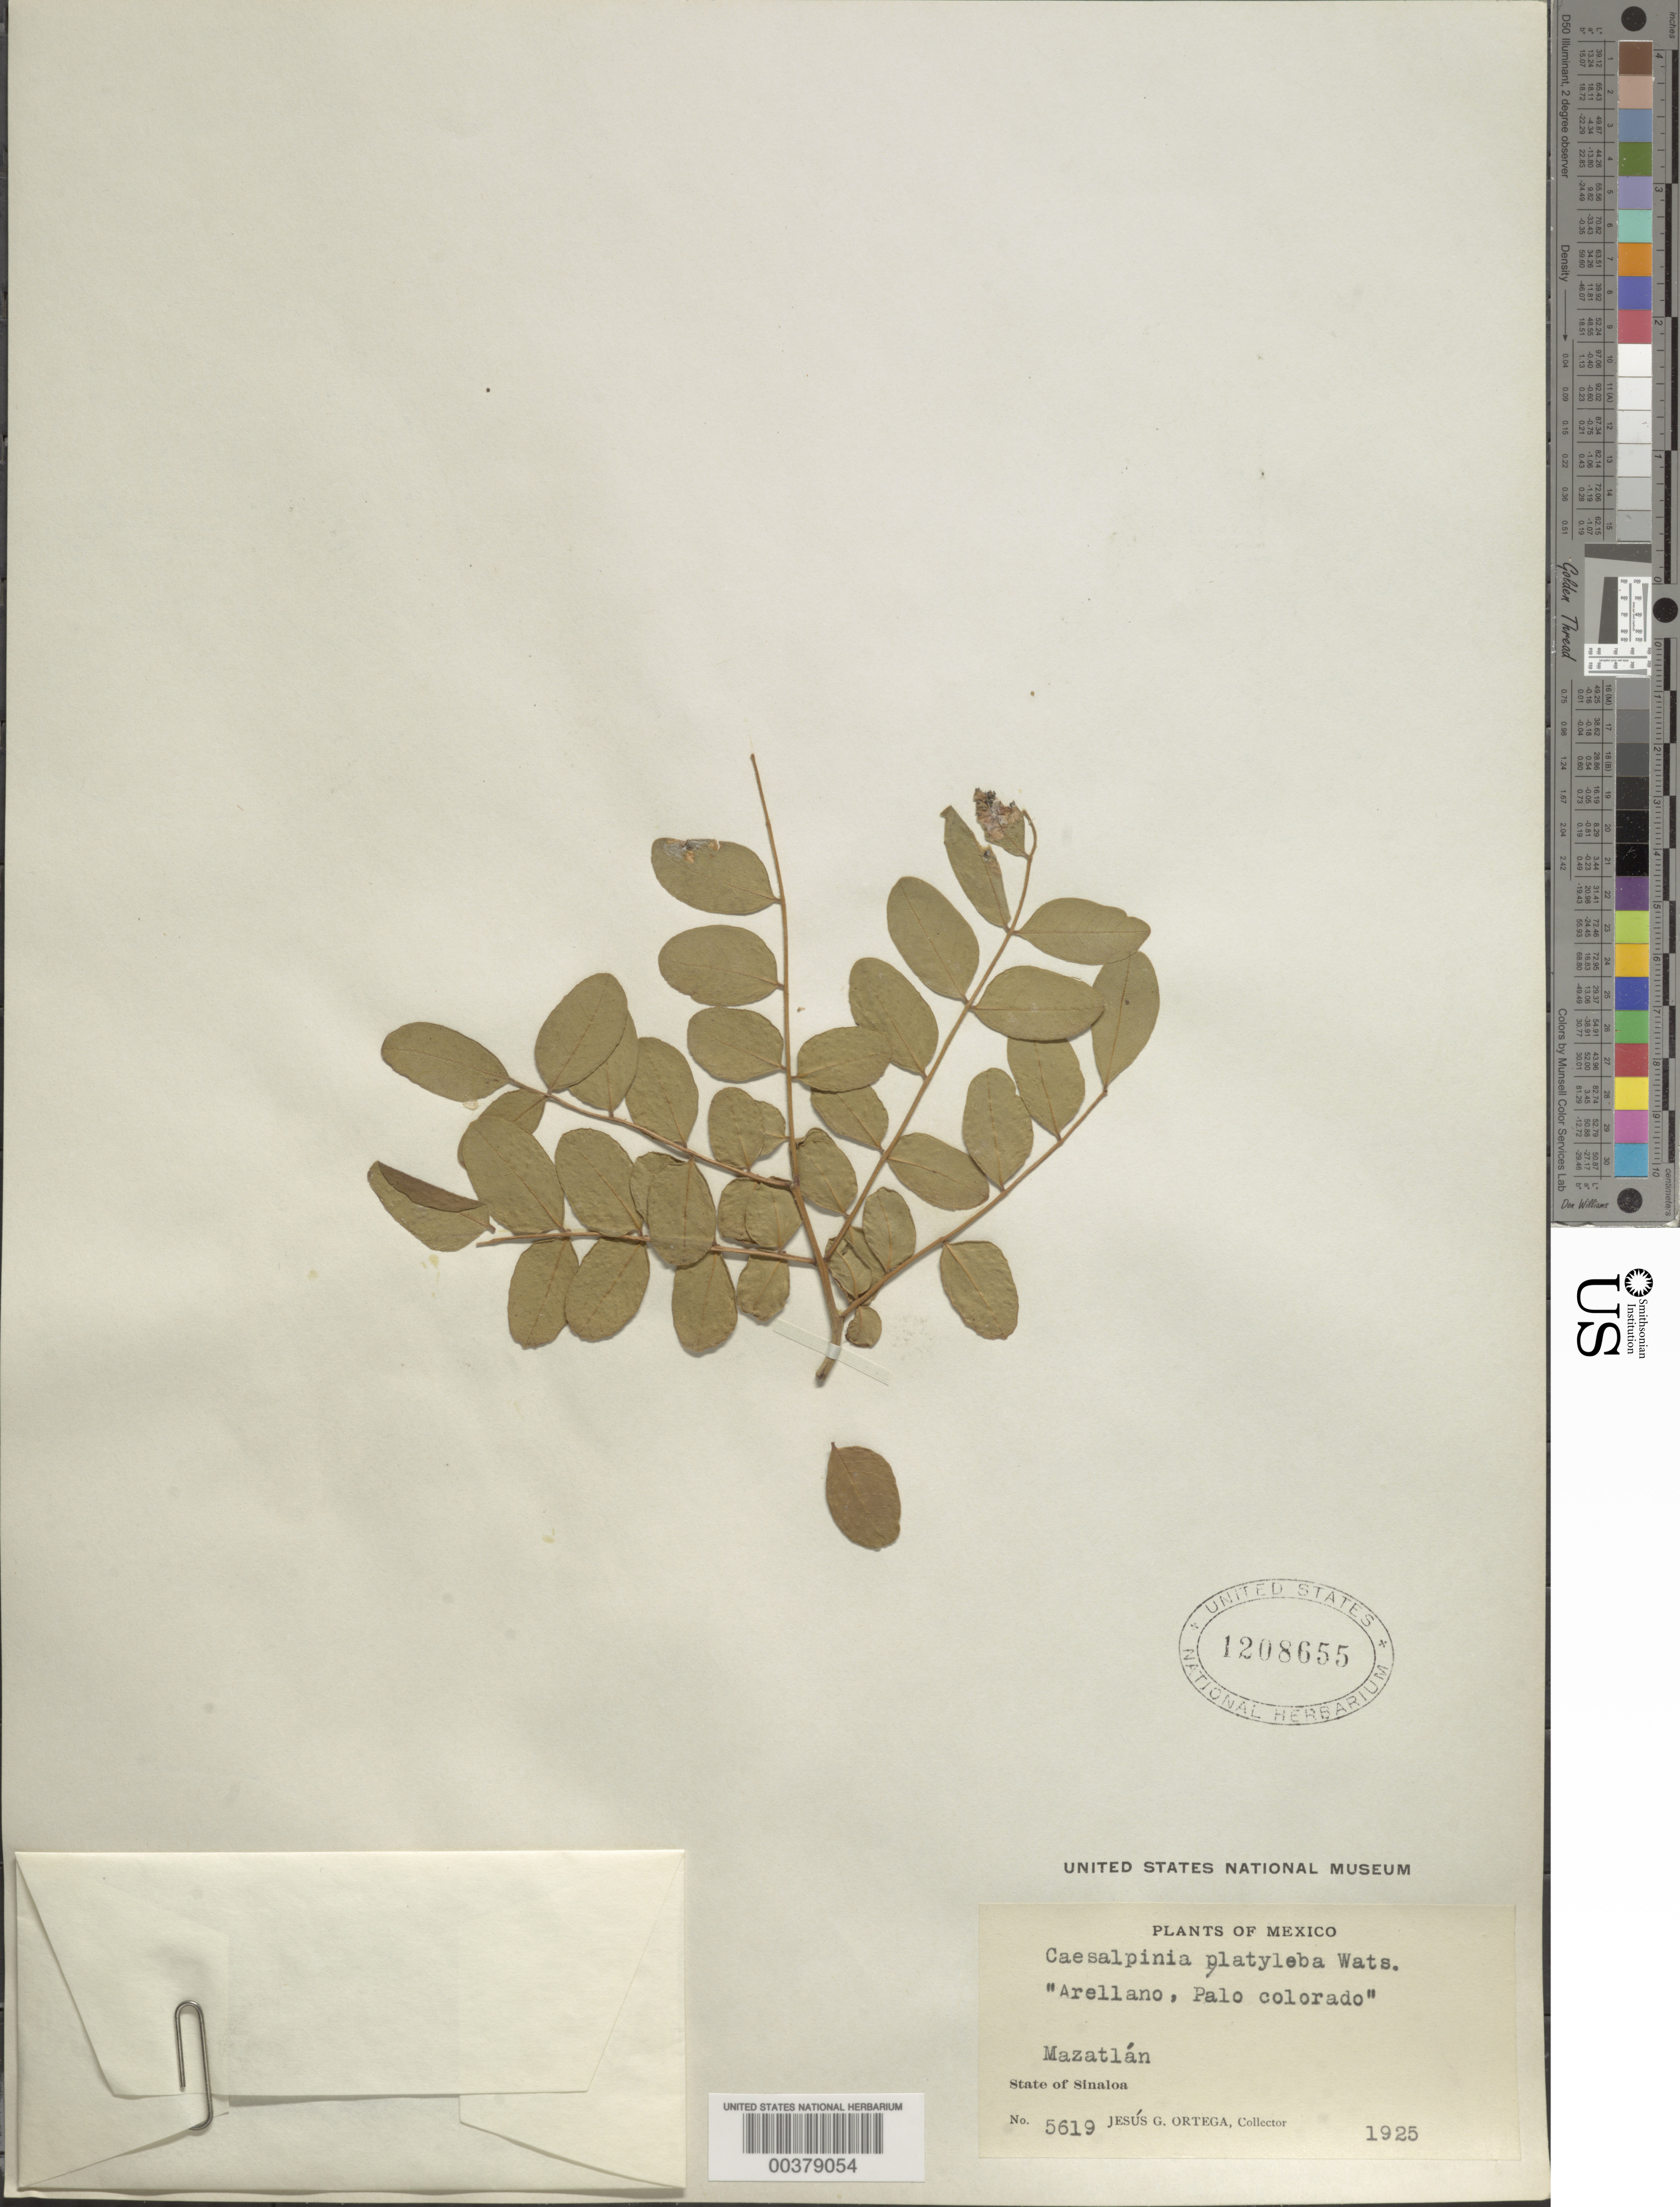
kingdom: Plantae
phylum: Tracheophyta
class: Magnoliopsida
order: Fabales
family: Fabaceae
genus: Coulteria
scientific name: Coulteria platyloba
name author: (S. Watson) N. Zamora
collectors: J. Ortega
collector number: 5619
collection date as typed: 1925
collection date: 1925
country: Mexico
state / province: Sinaloa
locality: Mazatlan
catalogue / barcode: US 1208655